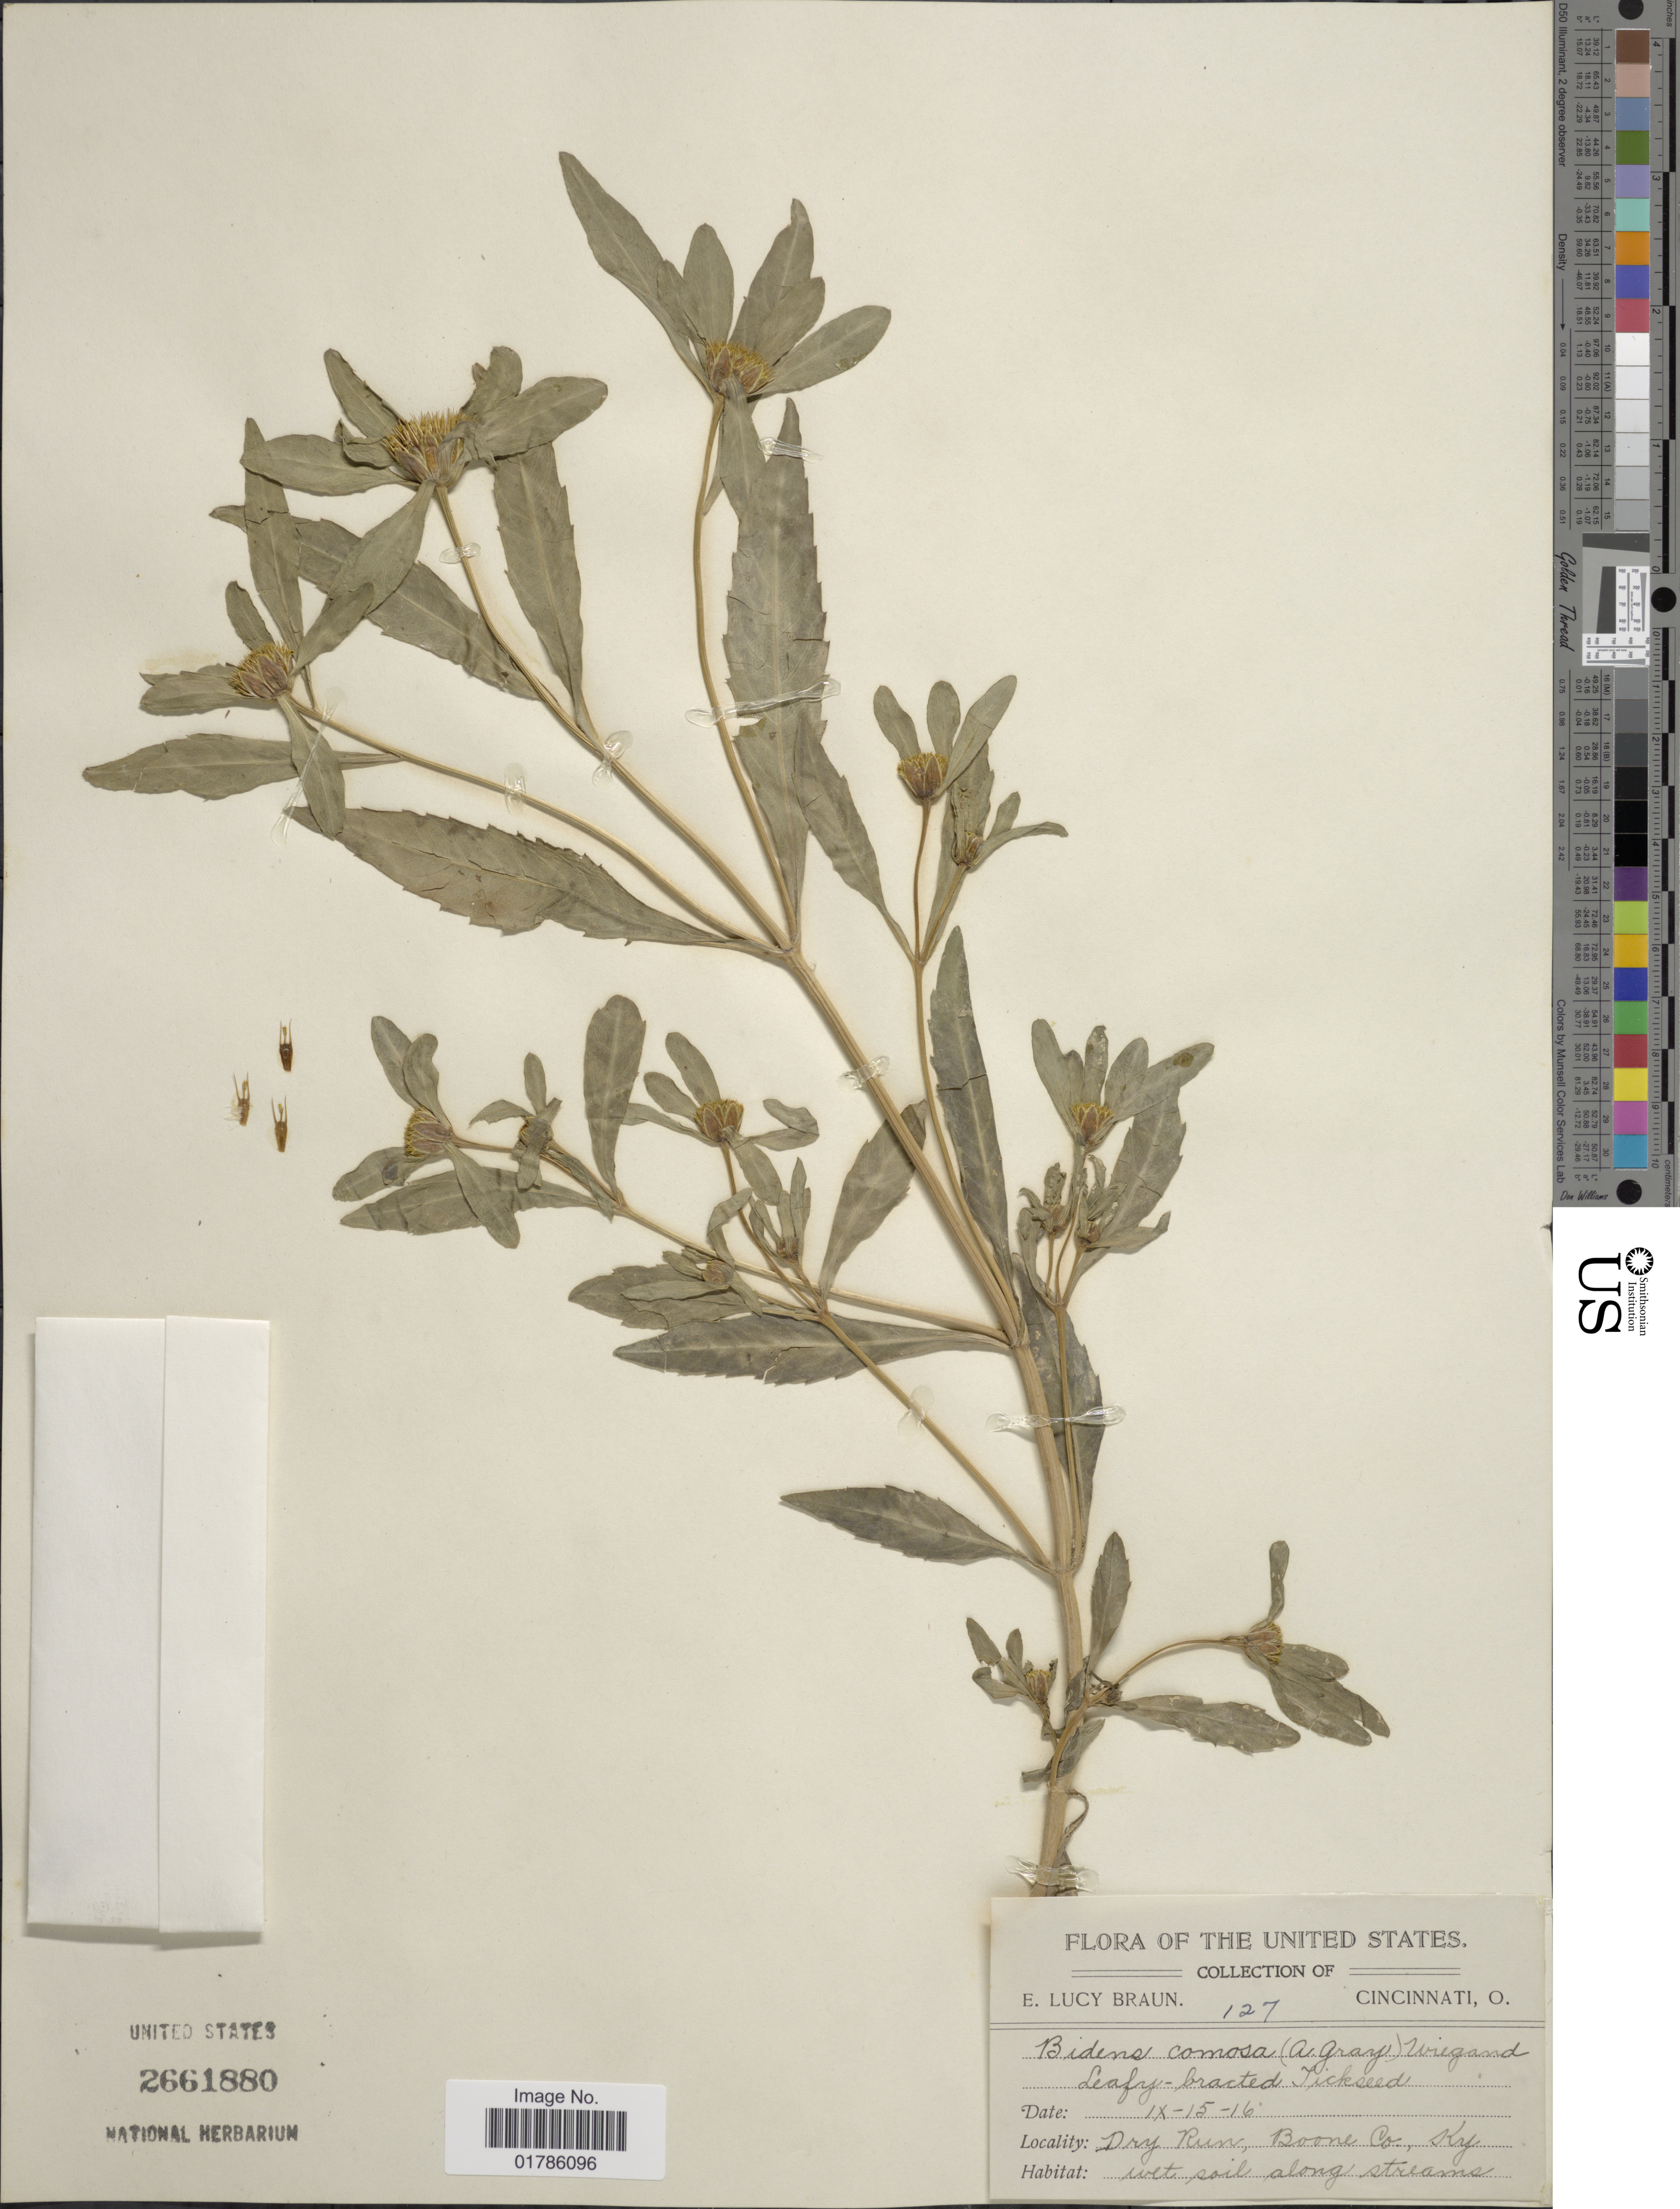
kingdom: Plantae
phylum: Tracheophyta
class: Magnoliopsida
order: Asterales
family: Asteraceae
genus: Bidens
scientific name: Bidens comosa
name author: (A. Gray) Wiegand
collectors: E. L. Braun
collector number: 127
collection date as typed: Transcribed d/m/y: 15/9/16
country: United States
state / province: Kentucky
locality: Dry Run, Boone Co.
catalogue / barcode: US 2661880